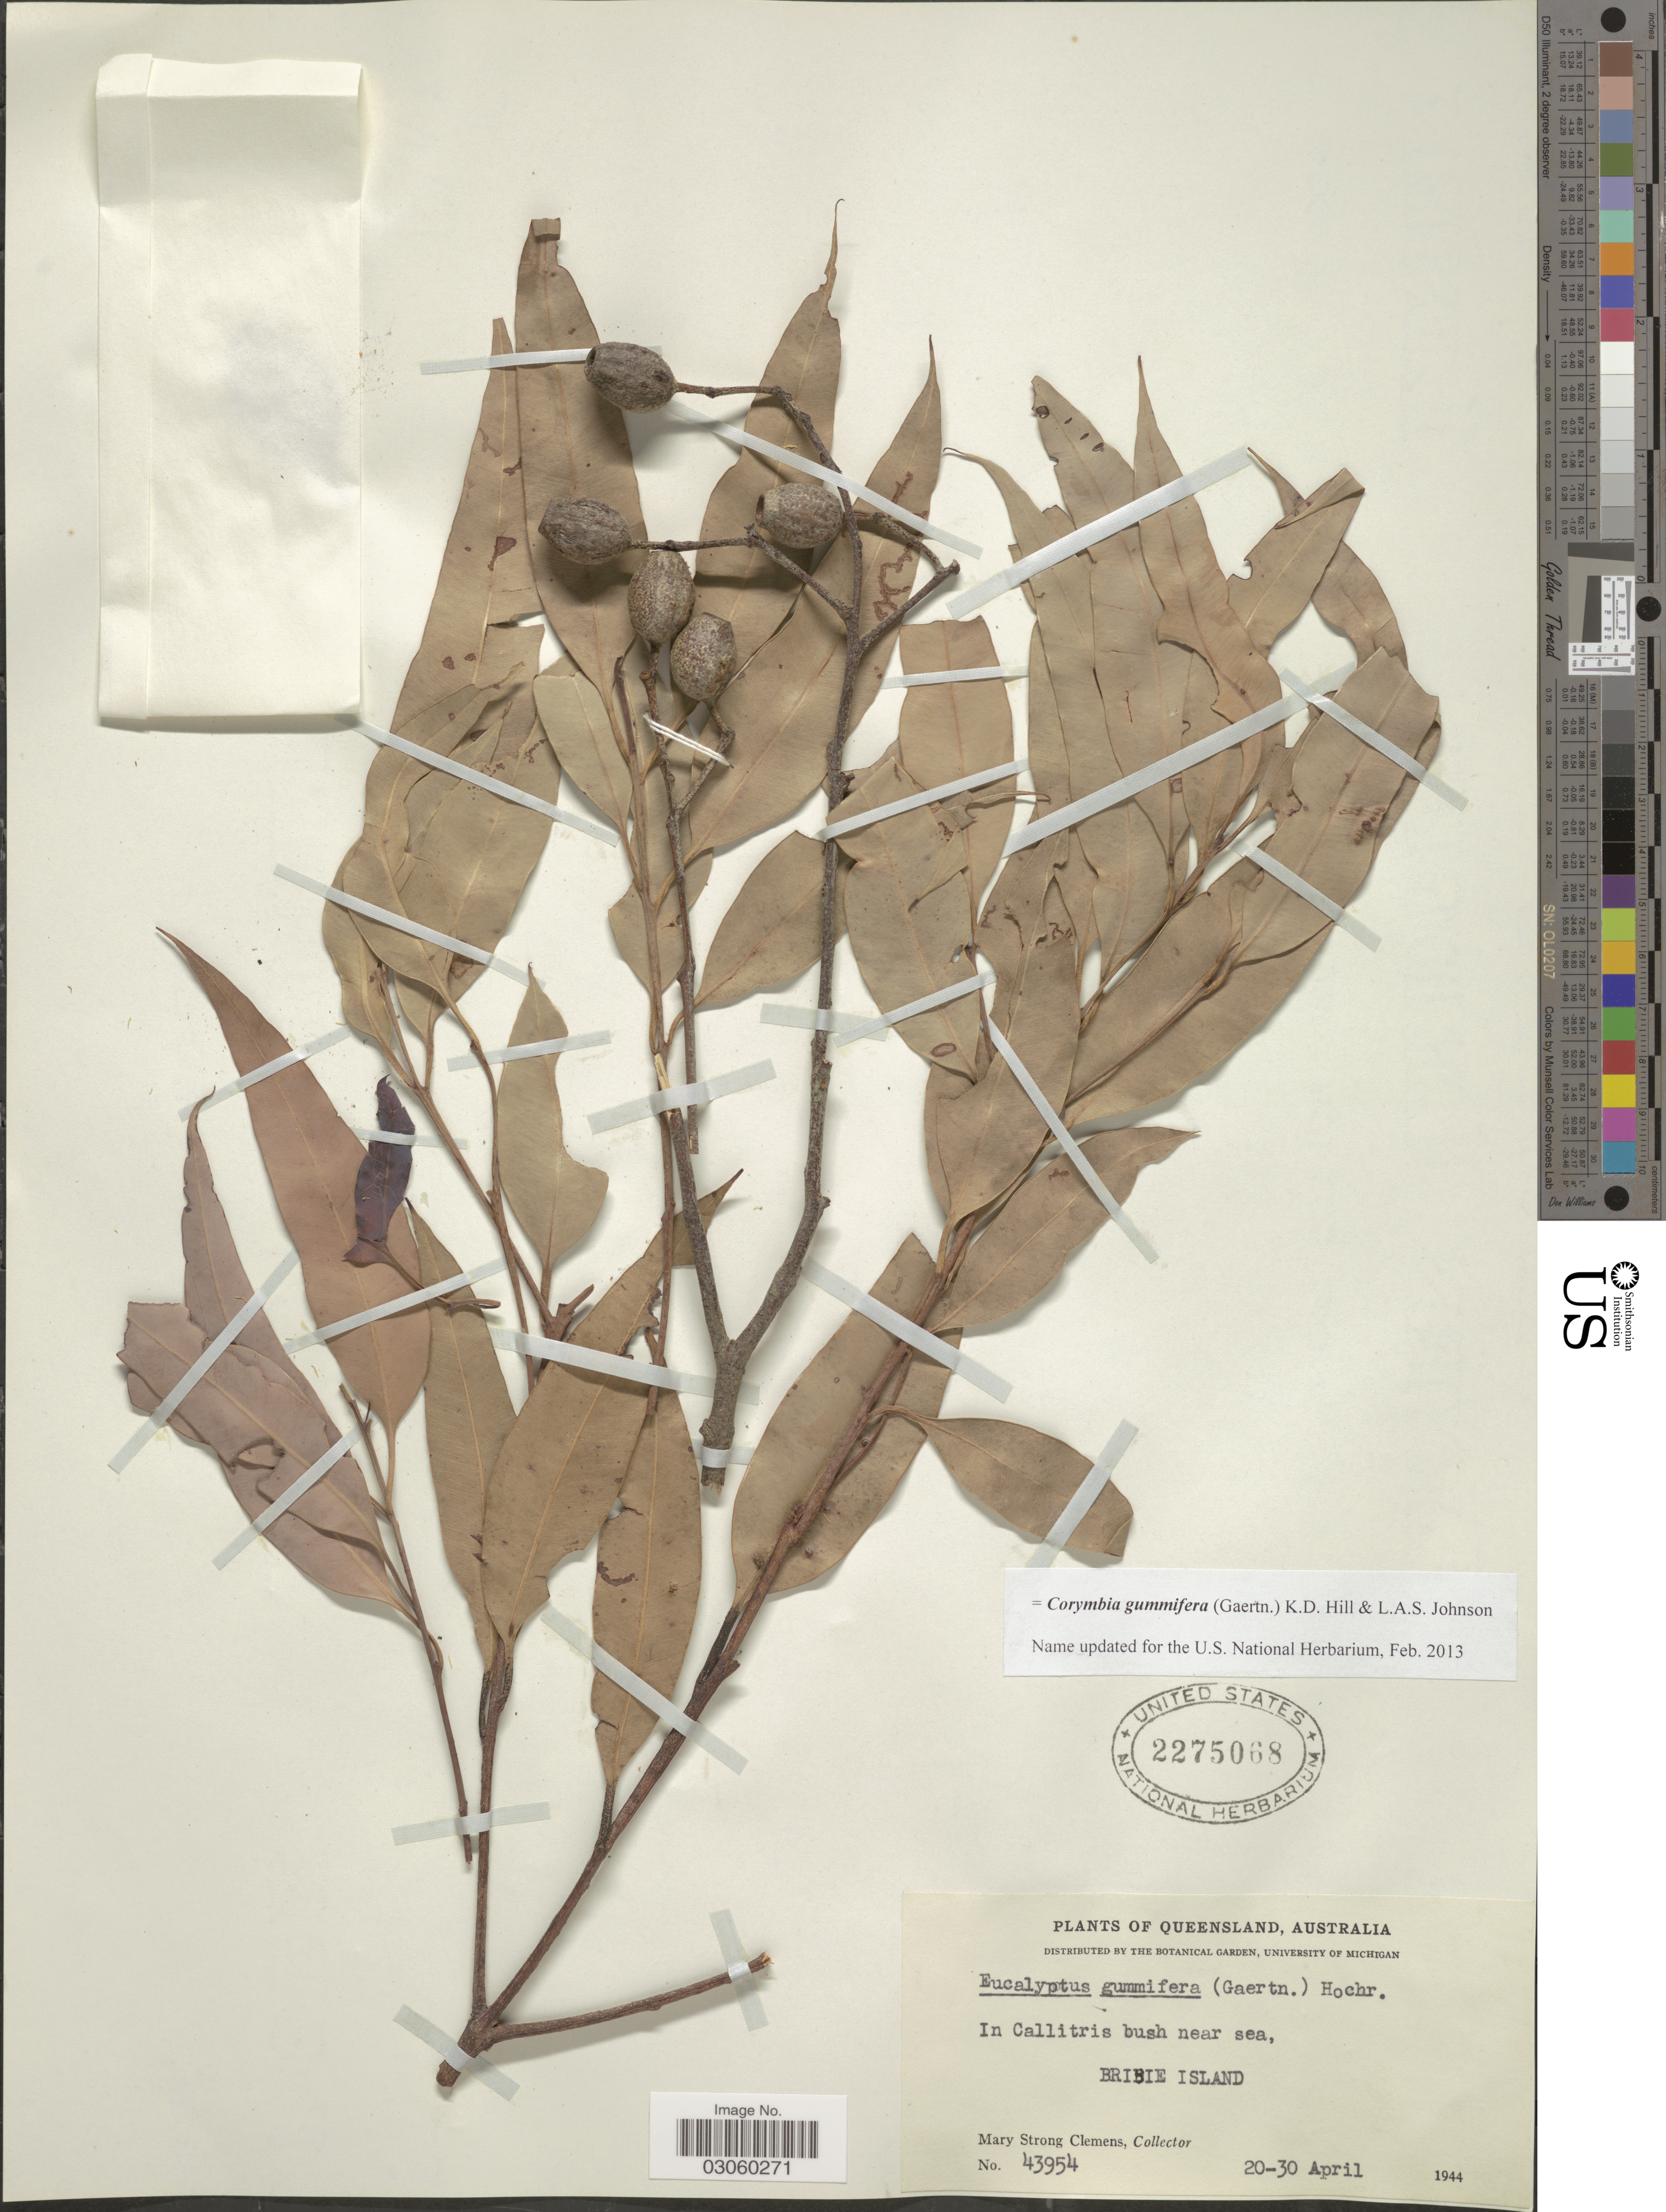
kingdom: Plantae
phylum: Tracheophyta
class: Magnoliopsida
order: Myrtales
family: Myrtaceae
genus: Corymbia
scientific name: Corymbia gummifera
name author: (Gaertn.) K.D. Hill & L.A.S. Johnson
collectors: M. S. Clemens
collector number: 43954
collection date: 1944-04-20/1944-04-30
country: Australia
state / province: Queensland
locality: In Callitris bush near sea, Bribie Island.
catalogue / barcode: US 2275068